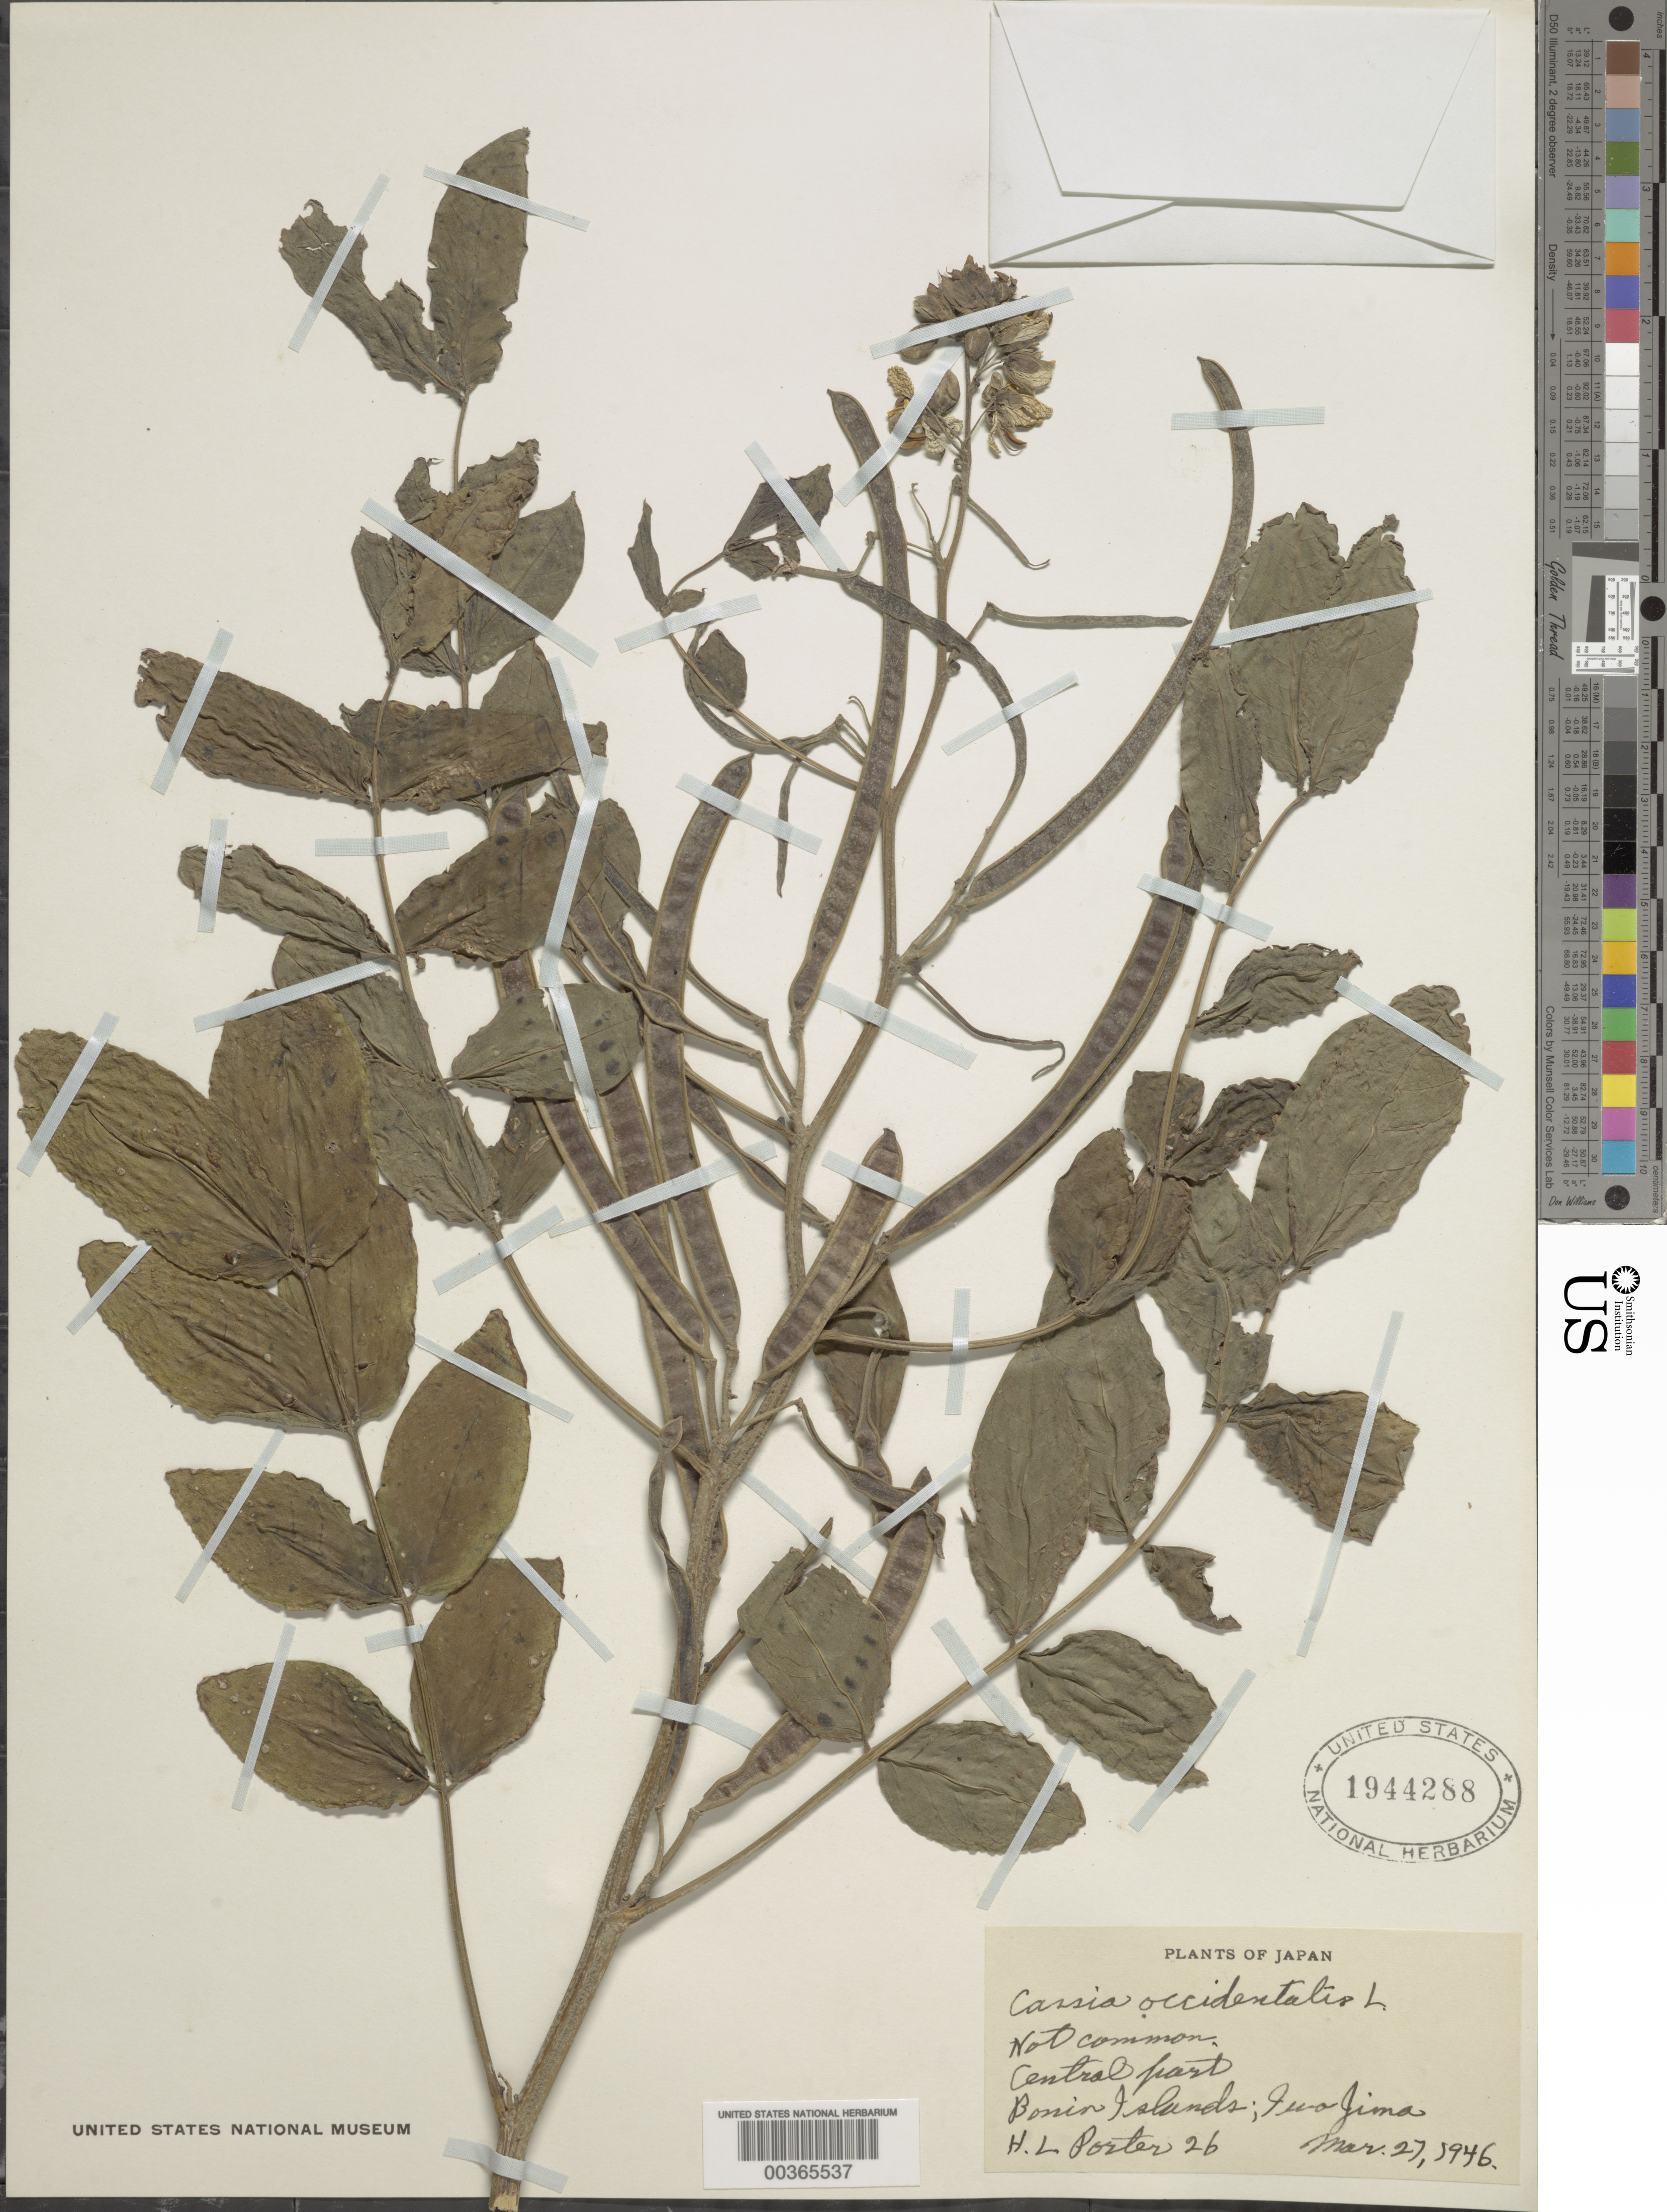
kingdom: Plantae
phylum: Tracheophyta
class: Magnoliopsida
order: Fabales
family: Fabaceae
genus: Senna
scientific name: Senna occidentalis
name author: (L.) Link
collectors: H. L. Porter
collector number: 26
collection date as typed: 27 Mar 1946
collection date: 1946-03-27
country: Japan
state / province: Tokyo, Federal City of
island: Bonin Islands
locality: Iwo Jima, central part, Ogasawara Is. [Kazan-Retto, Bonin Is.]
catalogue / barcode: US 1944288